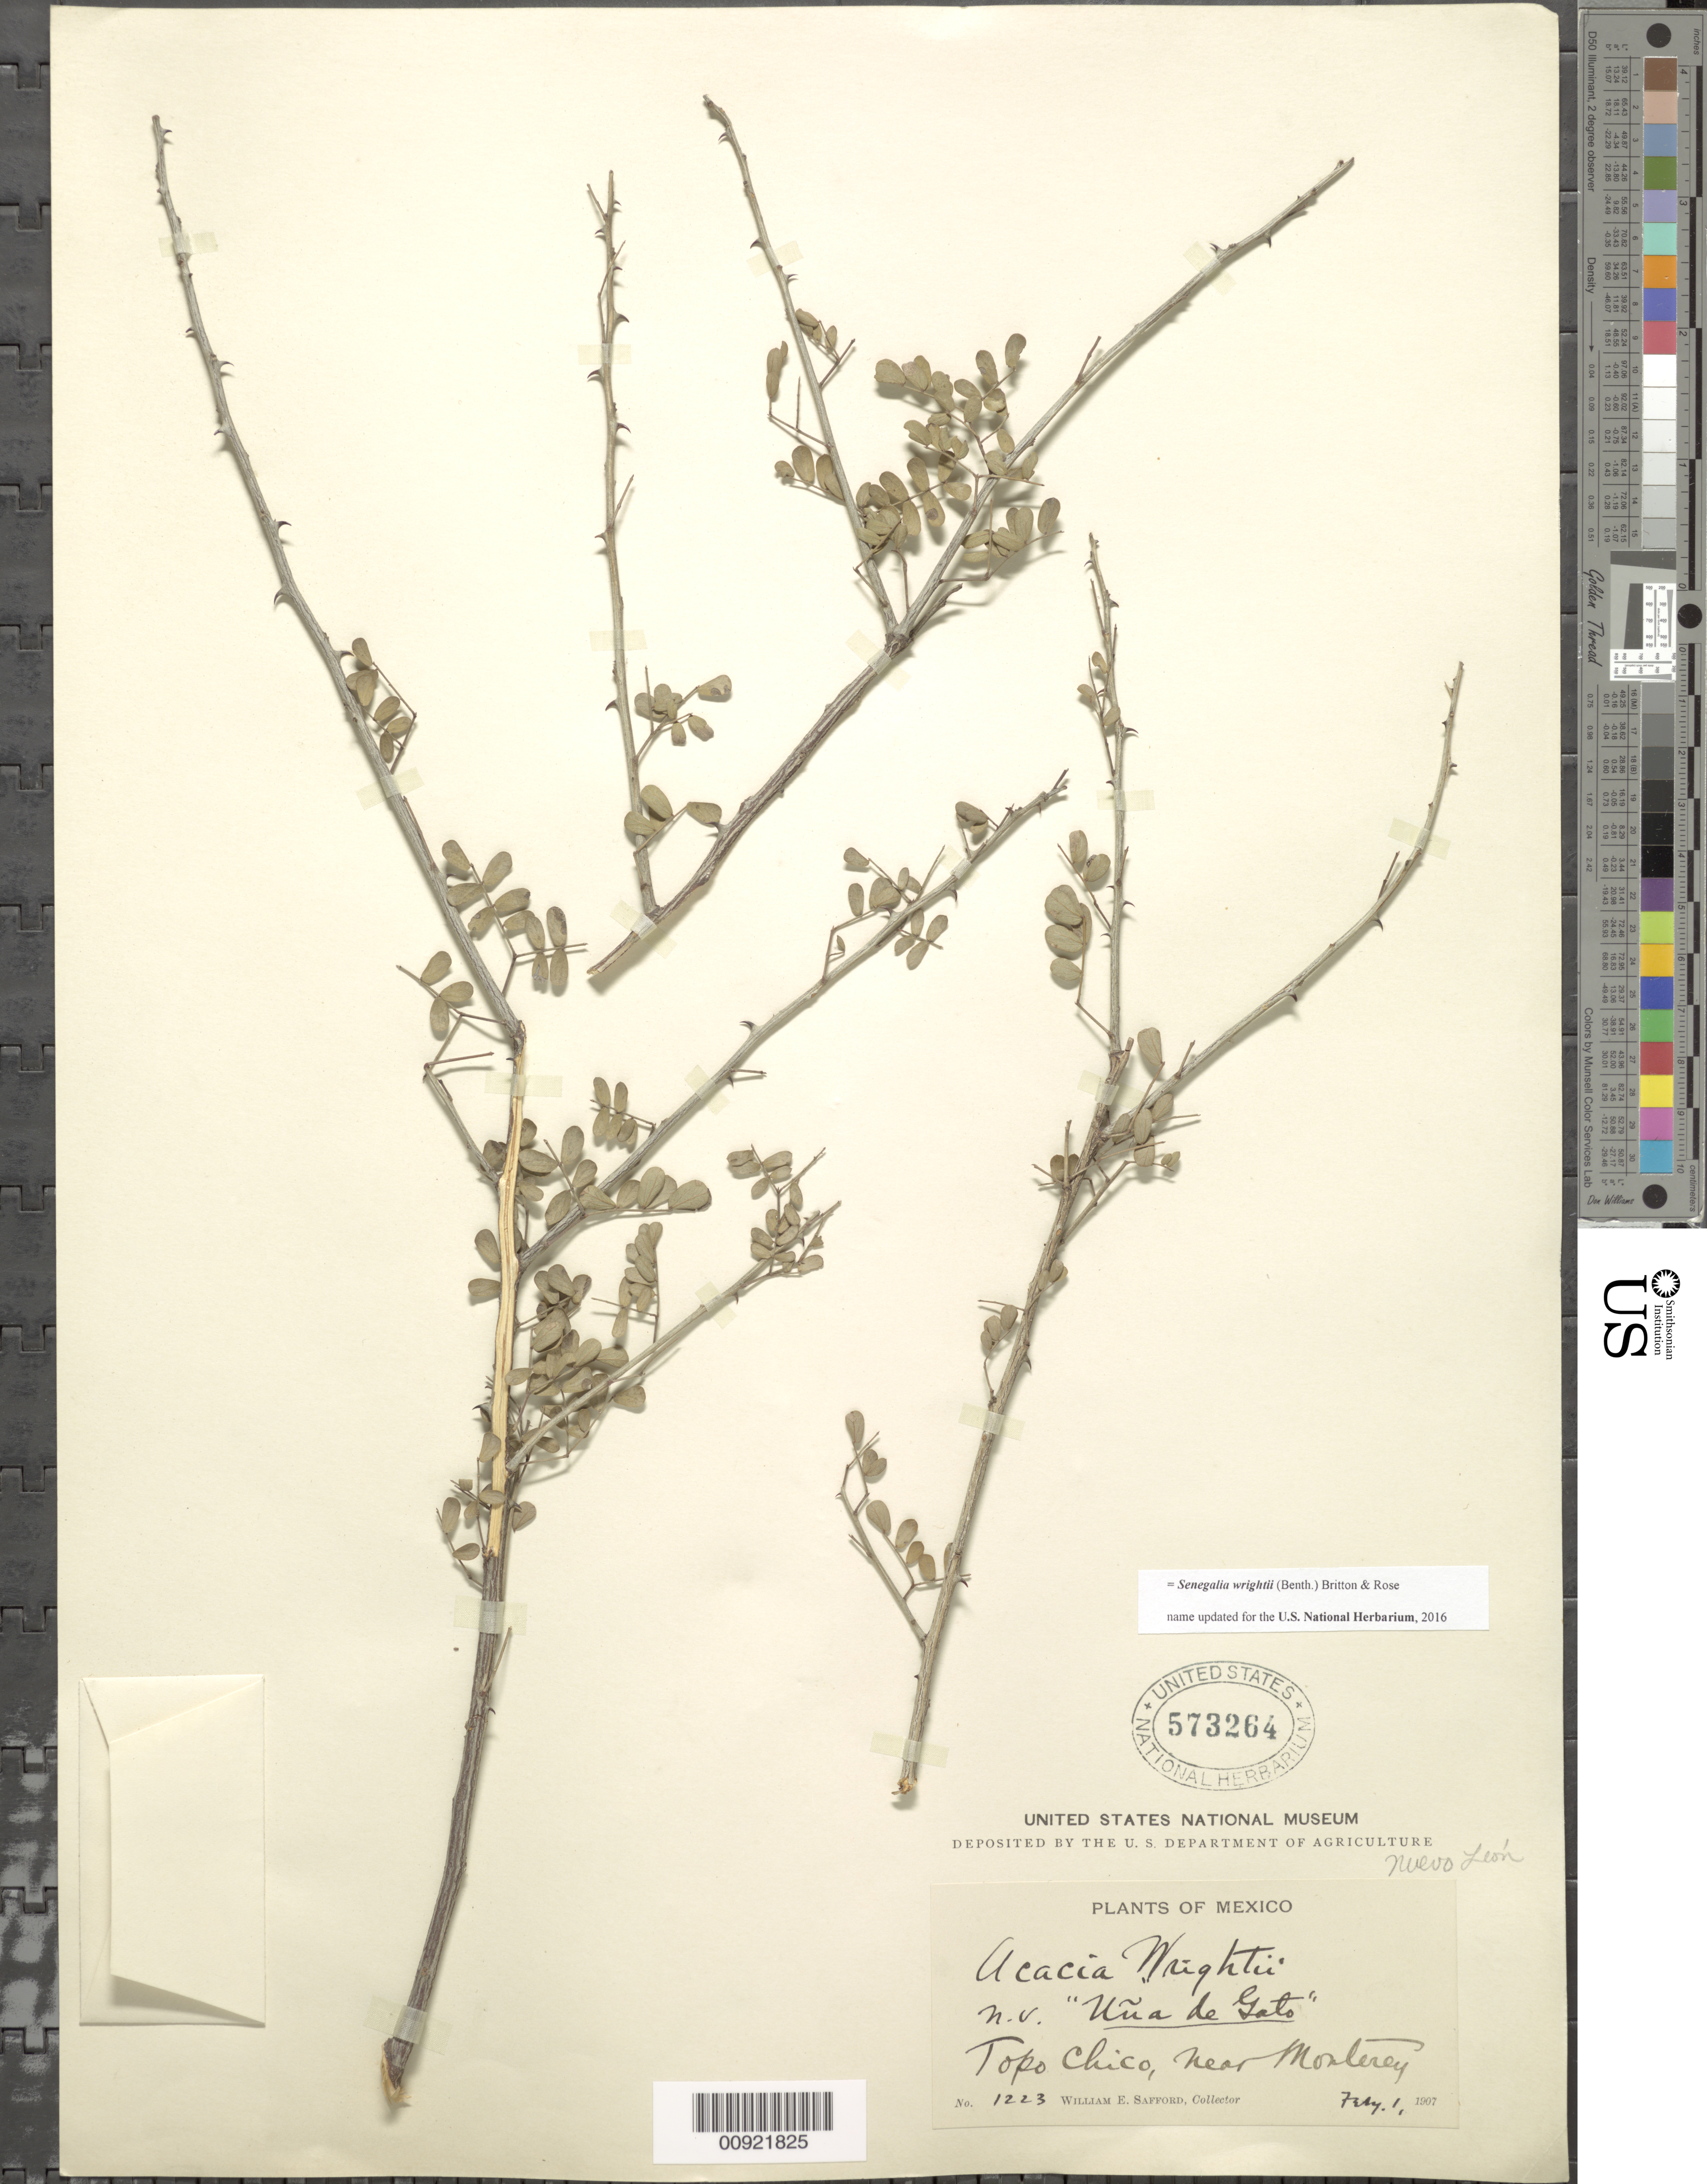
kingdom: Plantae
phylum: Tracheophyta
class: Magnoliopsida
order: Fabales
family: Fabaceae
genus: Senegalia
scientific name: Senegalia wrightii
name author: (Benth.) Britton & Rose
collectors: W. E. Safford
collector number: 1223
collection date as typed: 01 Feb 1907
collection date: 1907-02-01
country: Mexico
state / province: Nuevo León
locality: Topo Chico, near Monterrey.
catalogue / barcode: US 573264